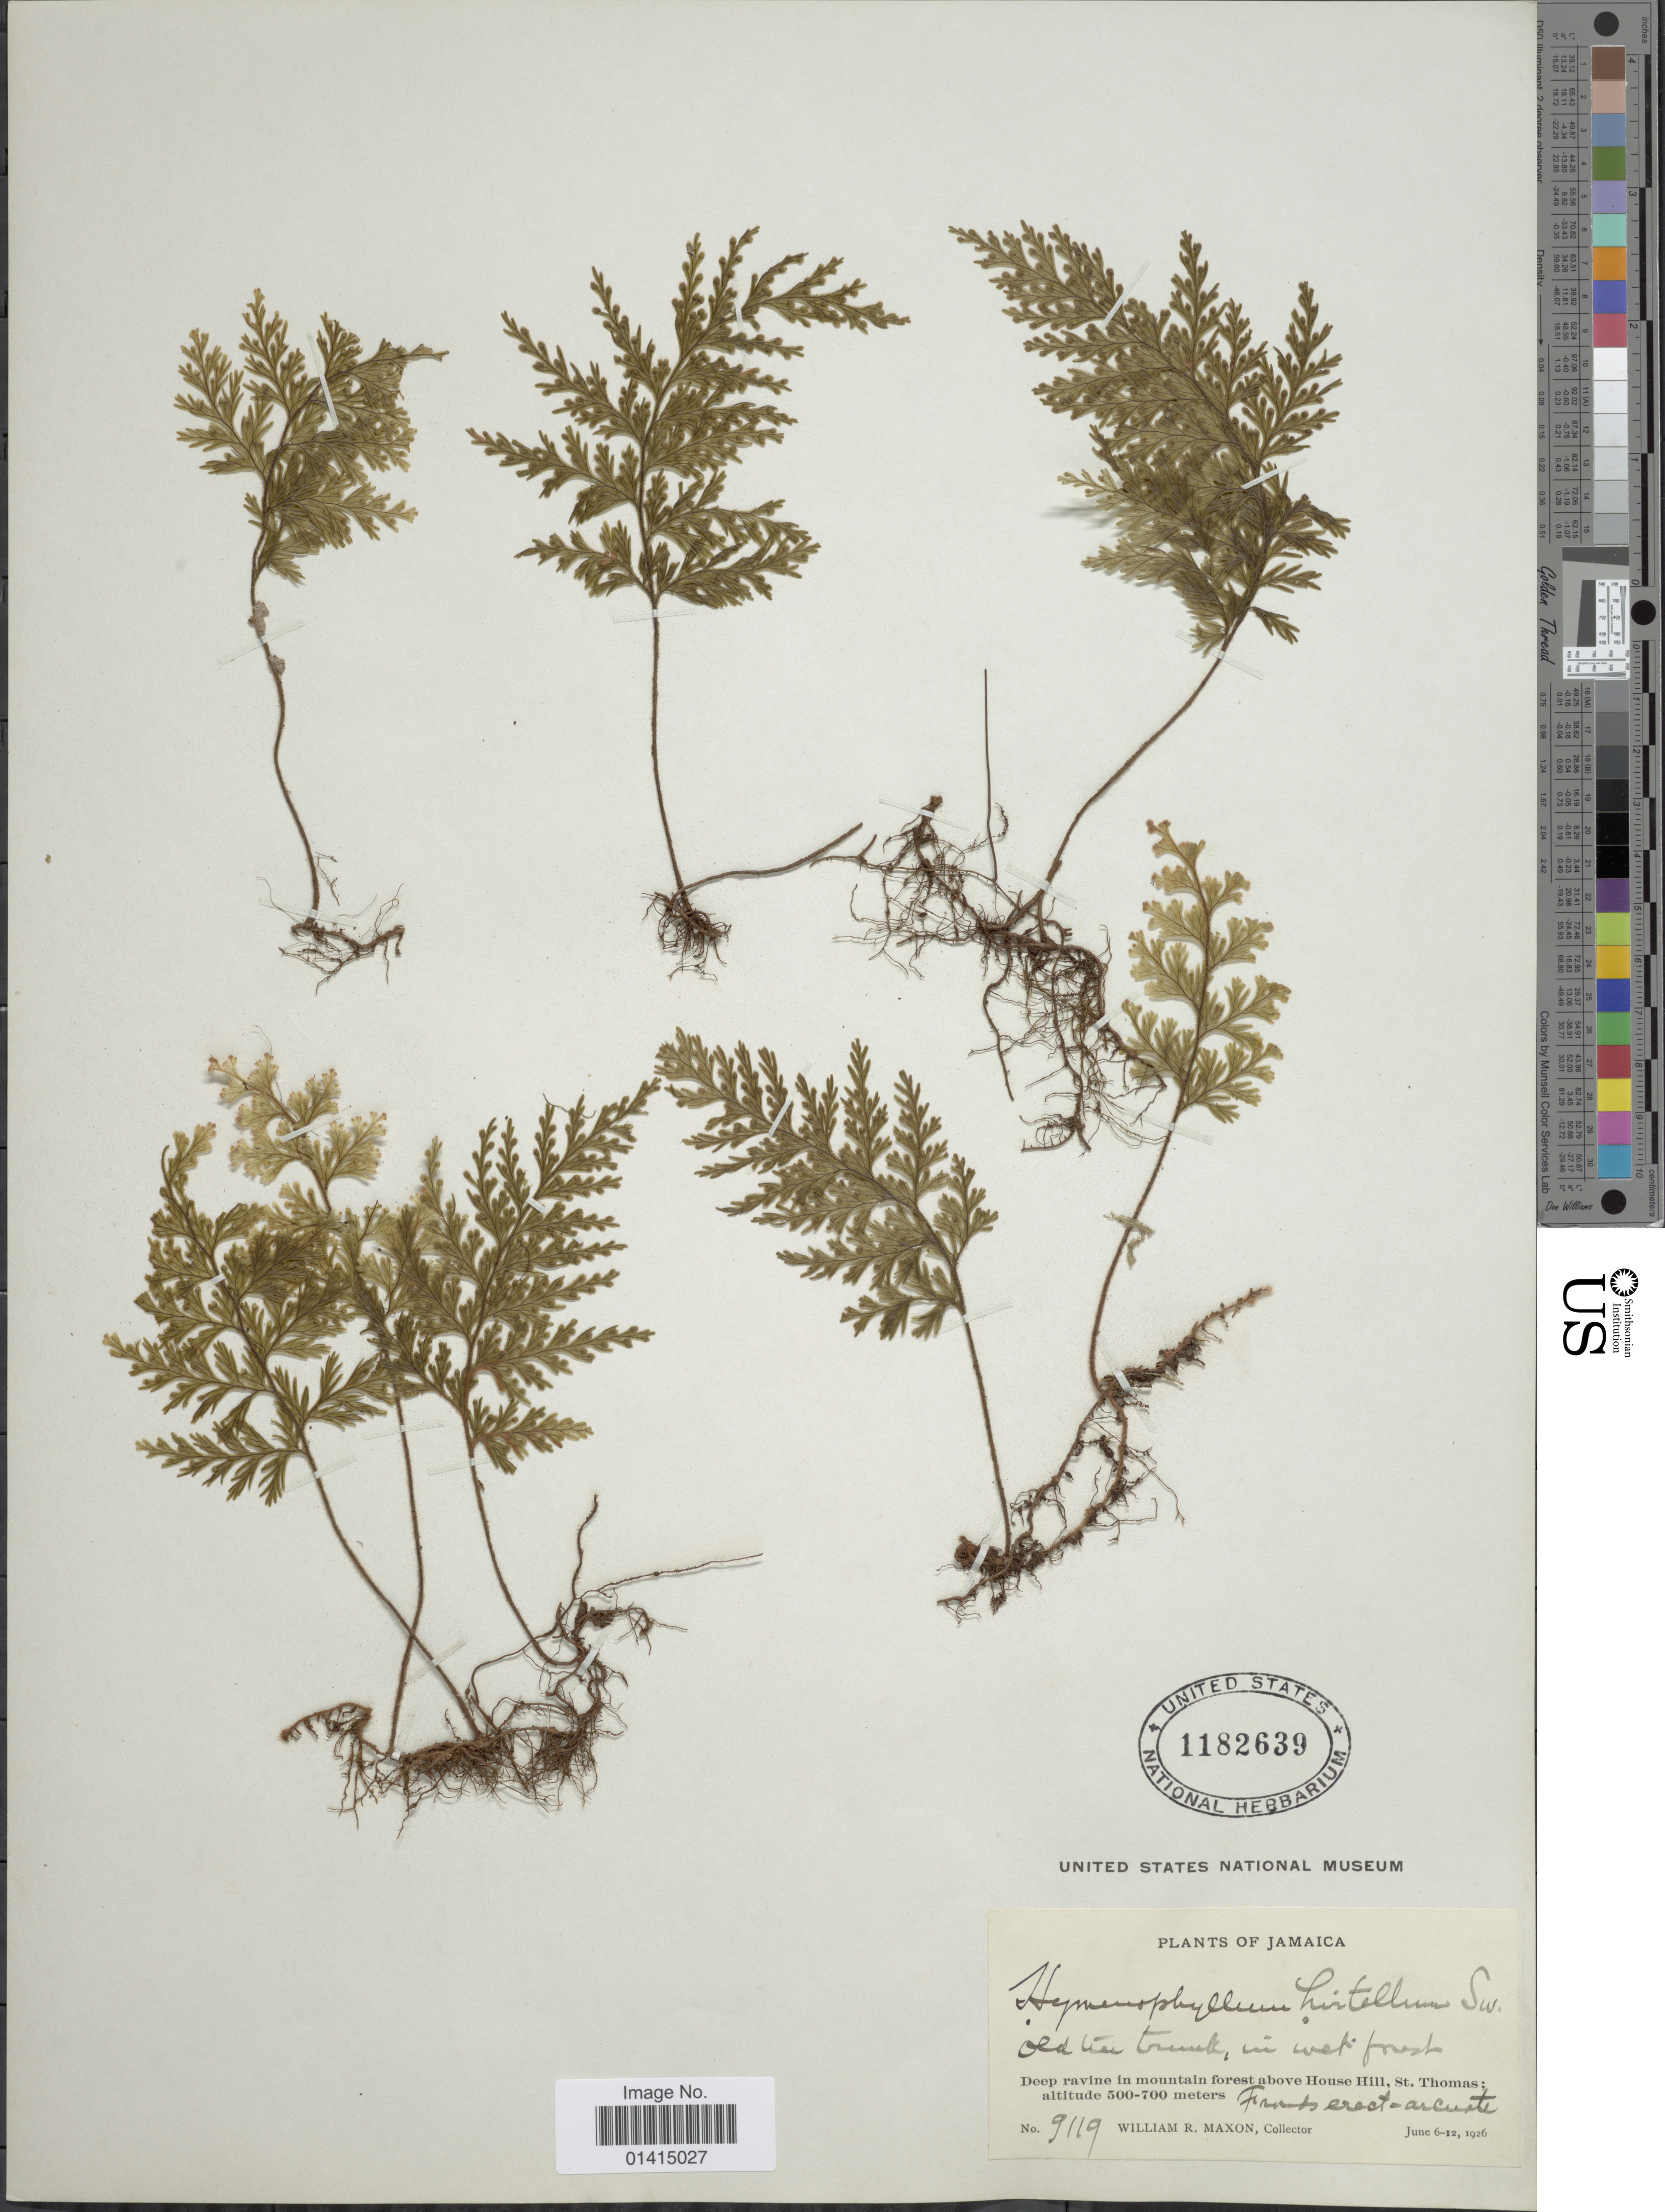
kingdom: Plantae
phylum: Tracheophyta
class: Polypodiopsida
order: Hymenophyllales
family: Hymenophyllaceae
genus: Hymenophyllum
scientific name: Hymenophyllum hirtellum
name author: Sw. in Schrad.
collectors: W. R. Maxon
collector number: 9119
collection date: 1926-06-06/1926-06-12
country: Jamaica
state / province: Saint Thomas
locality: Deep ravine in mountain forest above House Hill, St. Thomas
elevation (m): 500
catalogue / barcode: US 1182639